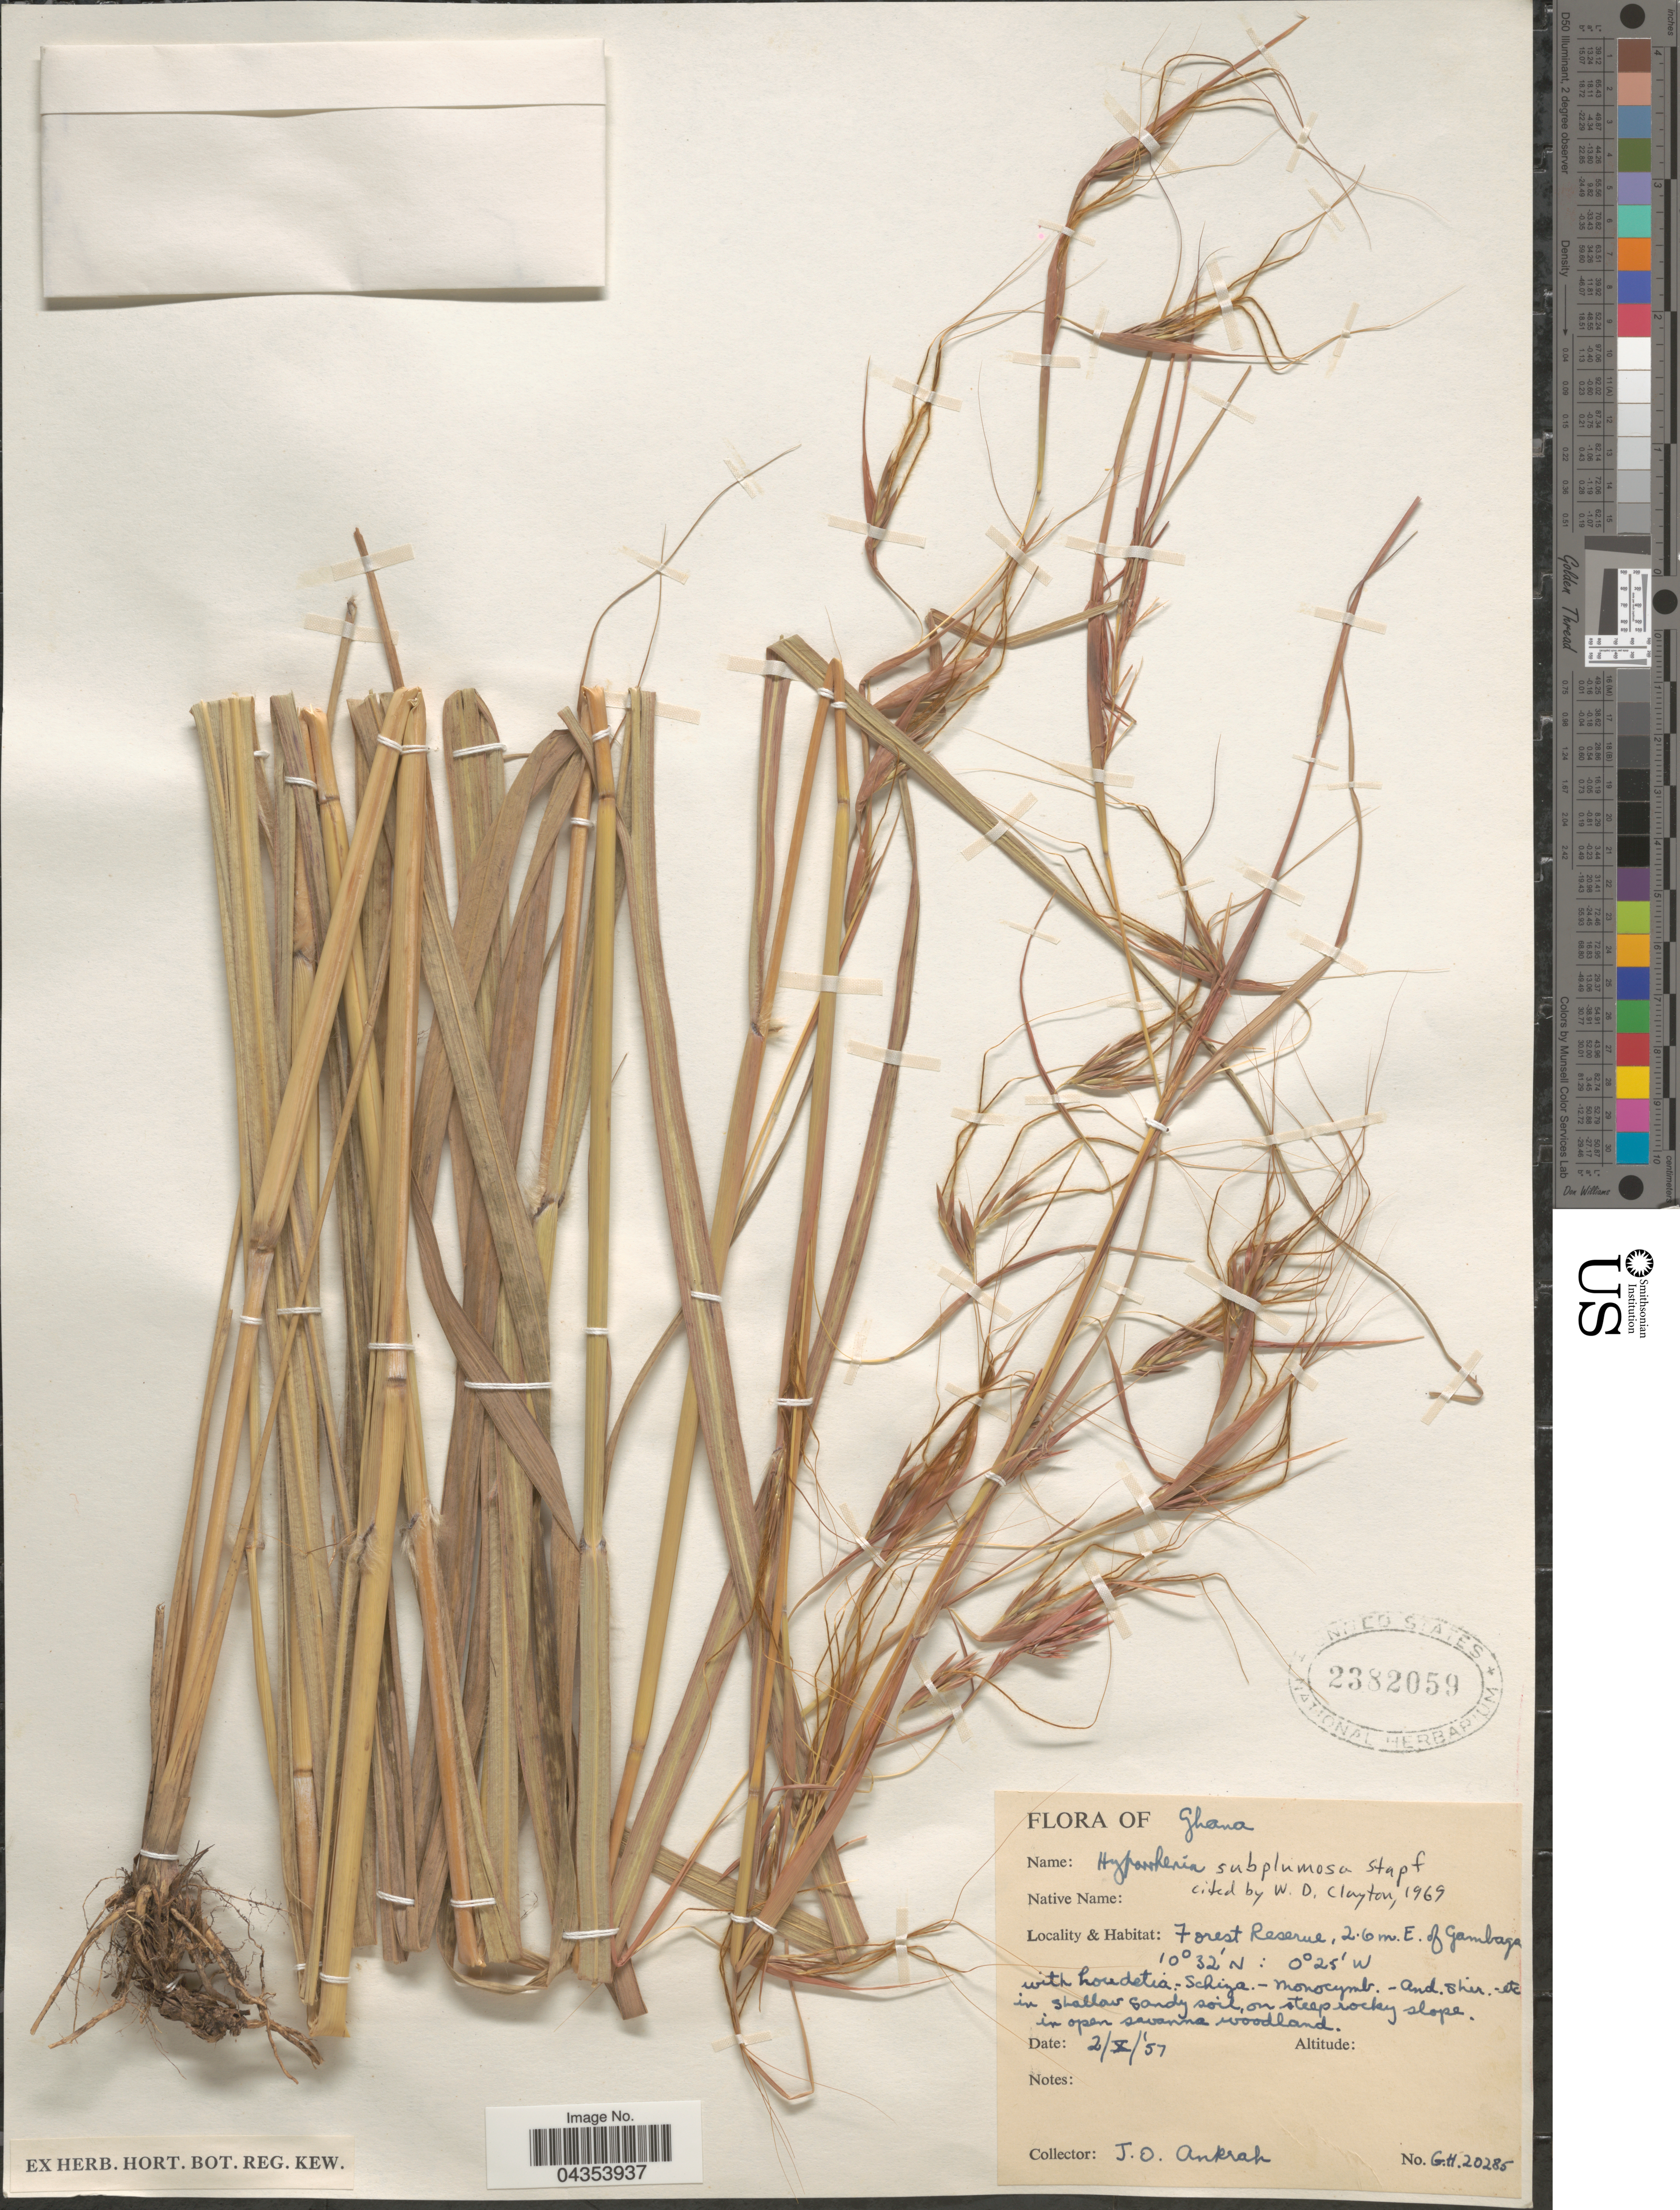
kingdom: Plantae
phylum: Tracheophyta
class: Liliopsida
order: Poales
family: Poaceae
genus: Hyparrhenia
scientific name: Hyparrhenia subplumosa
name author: Stapf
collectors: J. Ankrah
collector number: G.H. 20285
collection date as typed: Transcribed d/m/y: 2/10/57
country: Ghana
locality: Forest Reserve, 2.6 m. E. of Gambaga.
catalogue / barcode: US 2382059